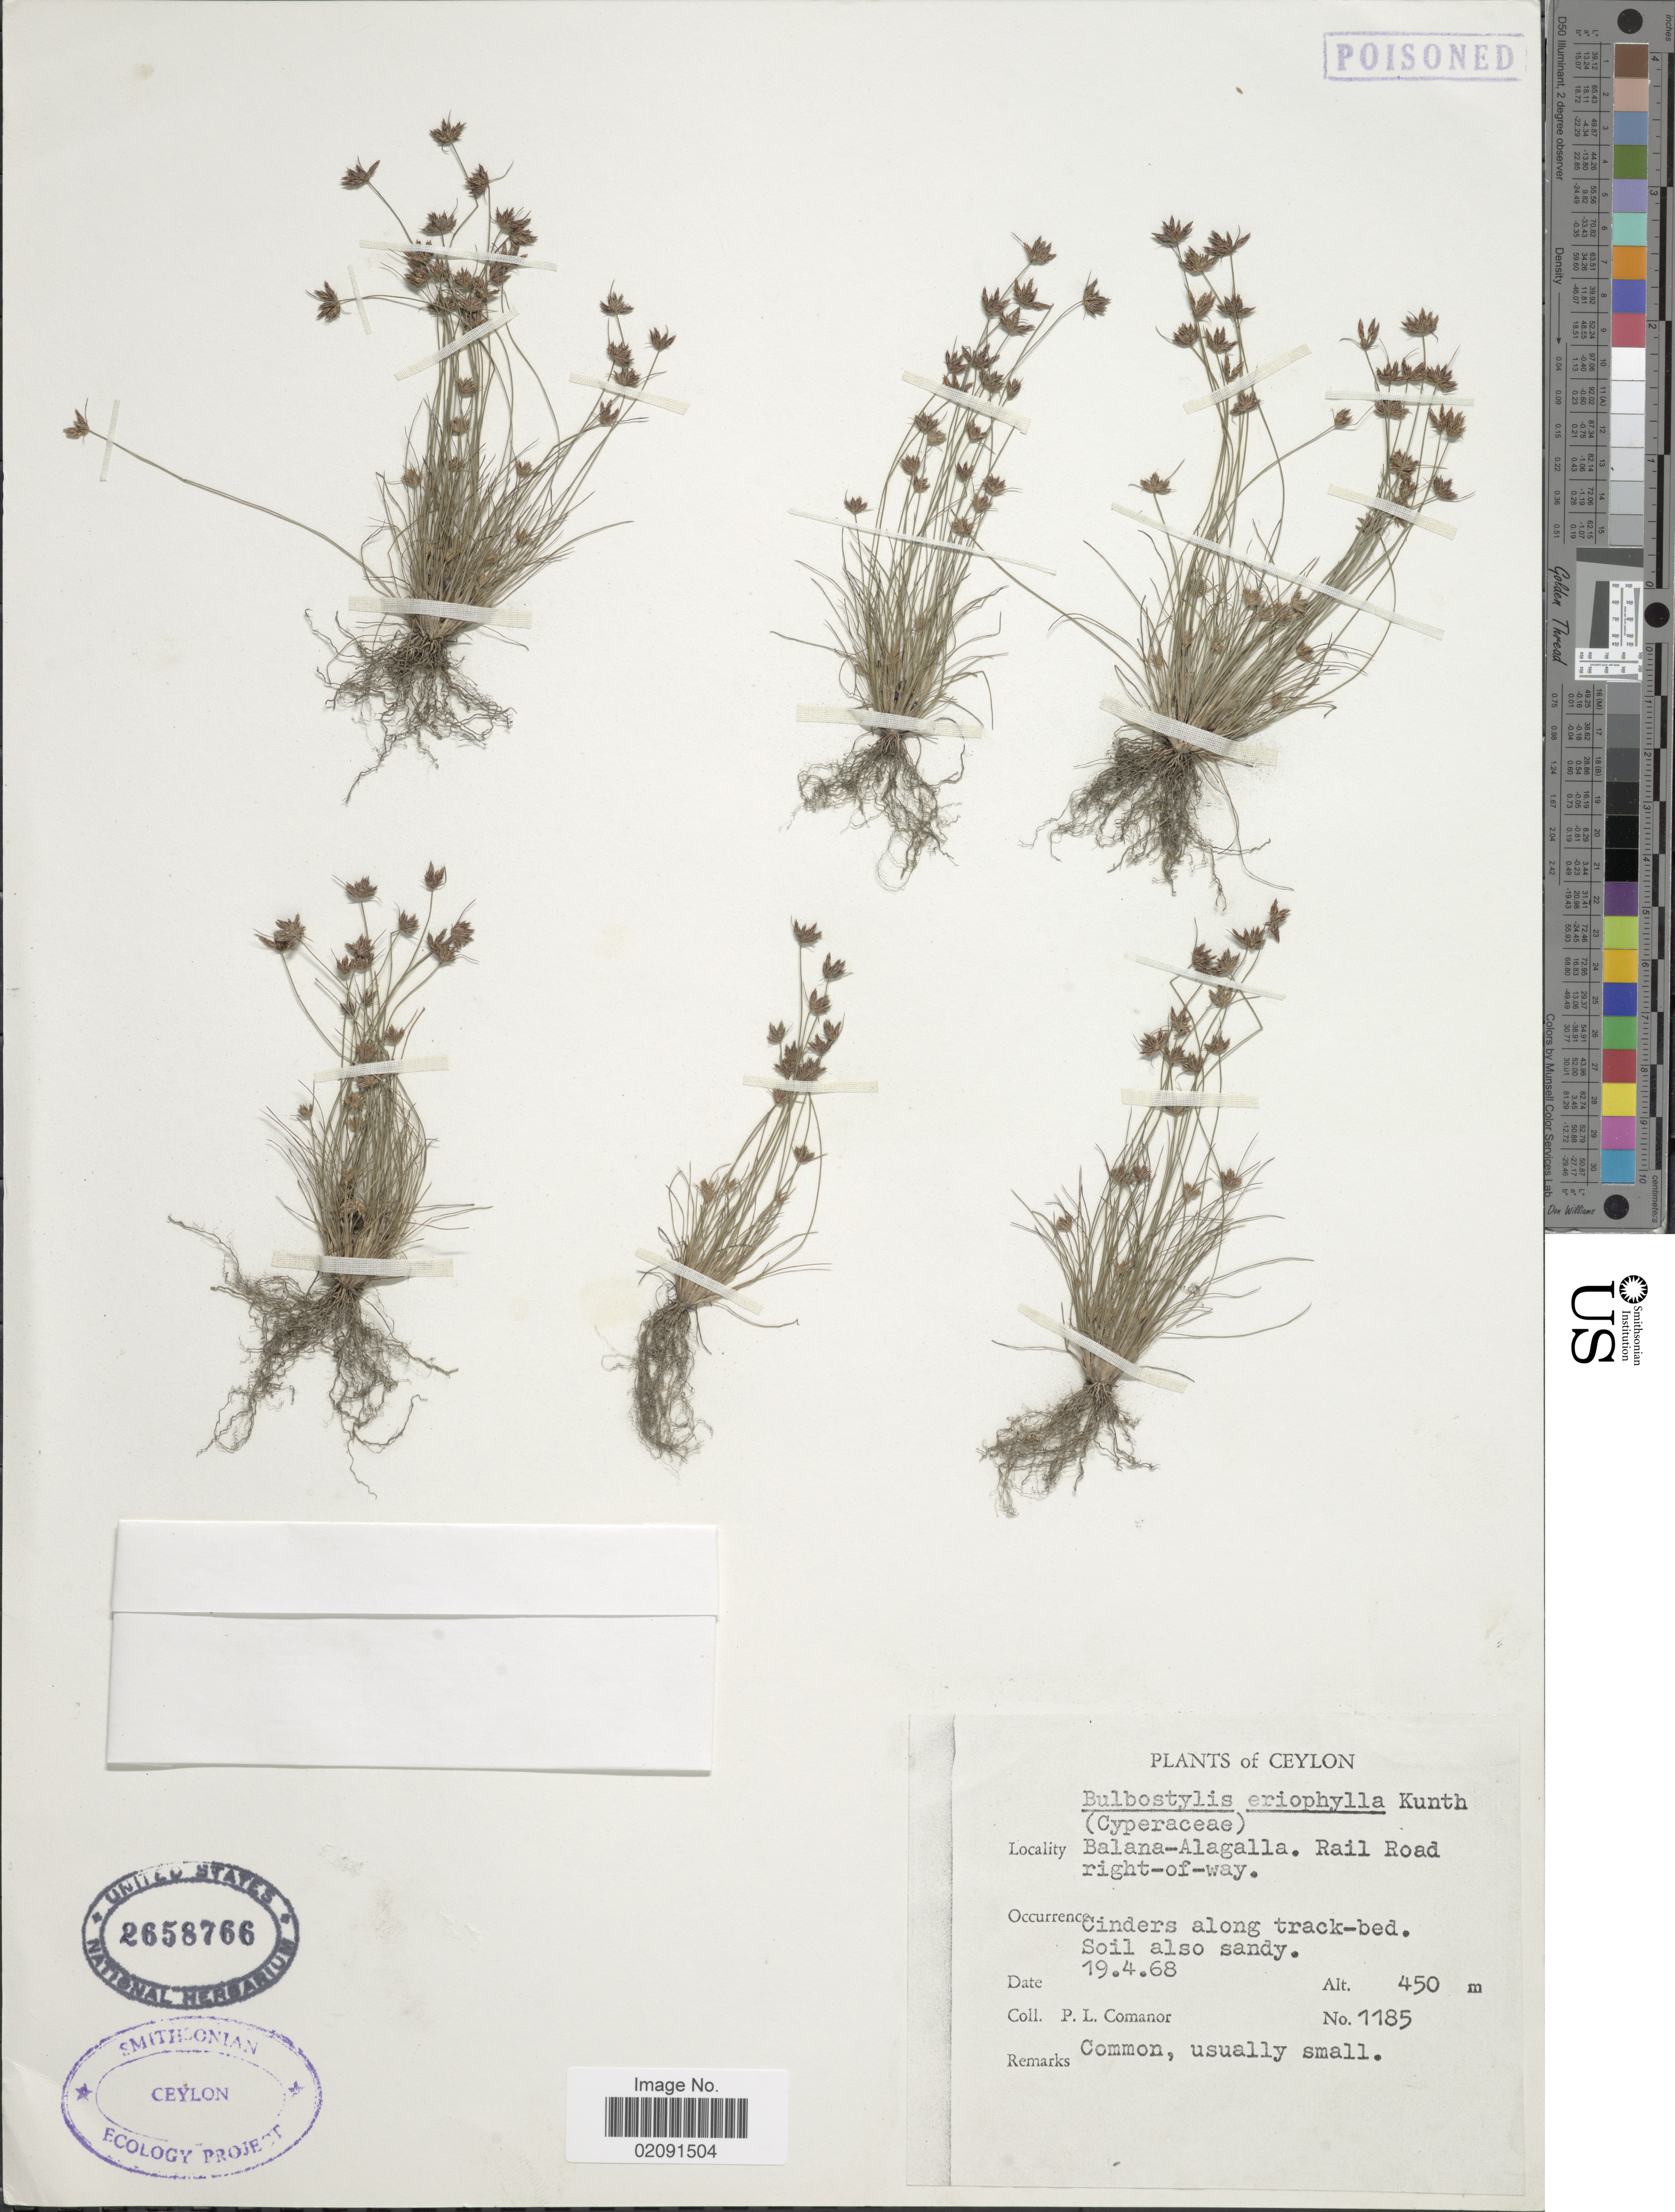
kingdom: Plantae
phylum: Tracheophyta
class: Liliopsida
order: Poales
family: Cyperaceae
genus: Bulbostylis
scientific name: Bulbostylis barbata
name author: (Rottb.) C.B. Clarke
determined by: Strong, Mark T., (BOT), Smithsonian Institution - National Museum of Natural History (UNITED STATES)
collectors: P. Comanor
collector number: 1185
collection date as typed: Transcribed d/m/y: 19/4/68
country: Sri Lanka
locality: Ceylon, Balana-Alagalla, Rail Road right-of-way, Cinders along track-bed.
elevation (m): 450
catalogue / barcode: US 2658766